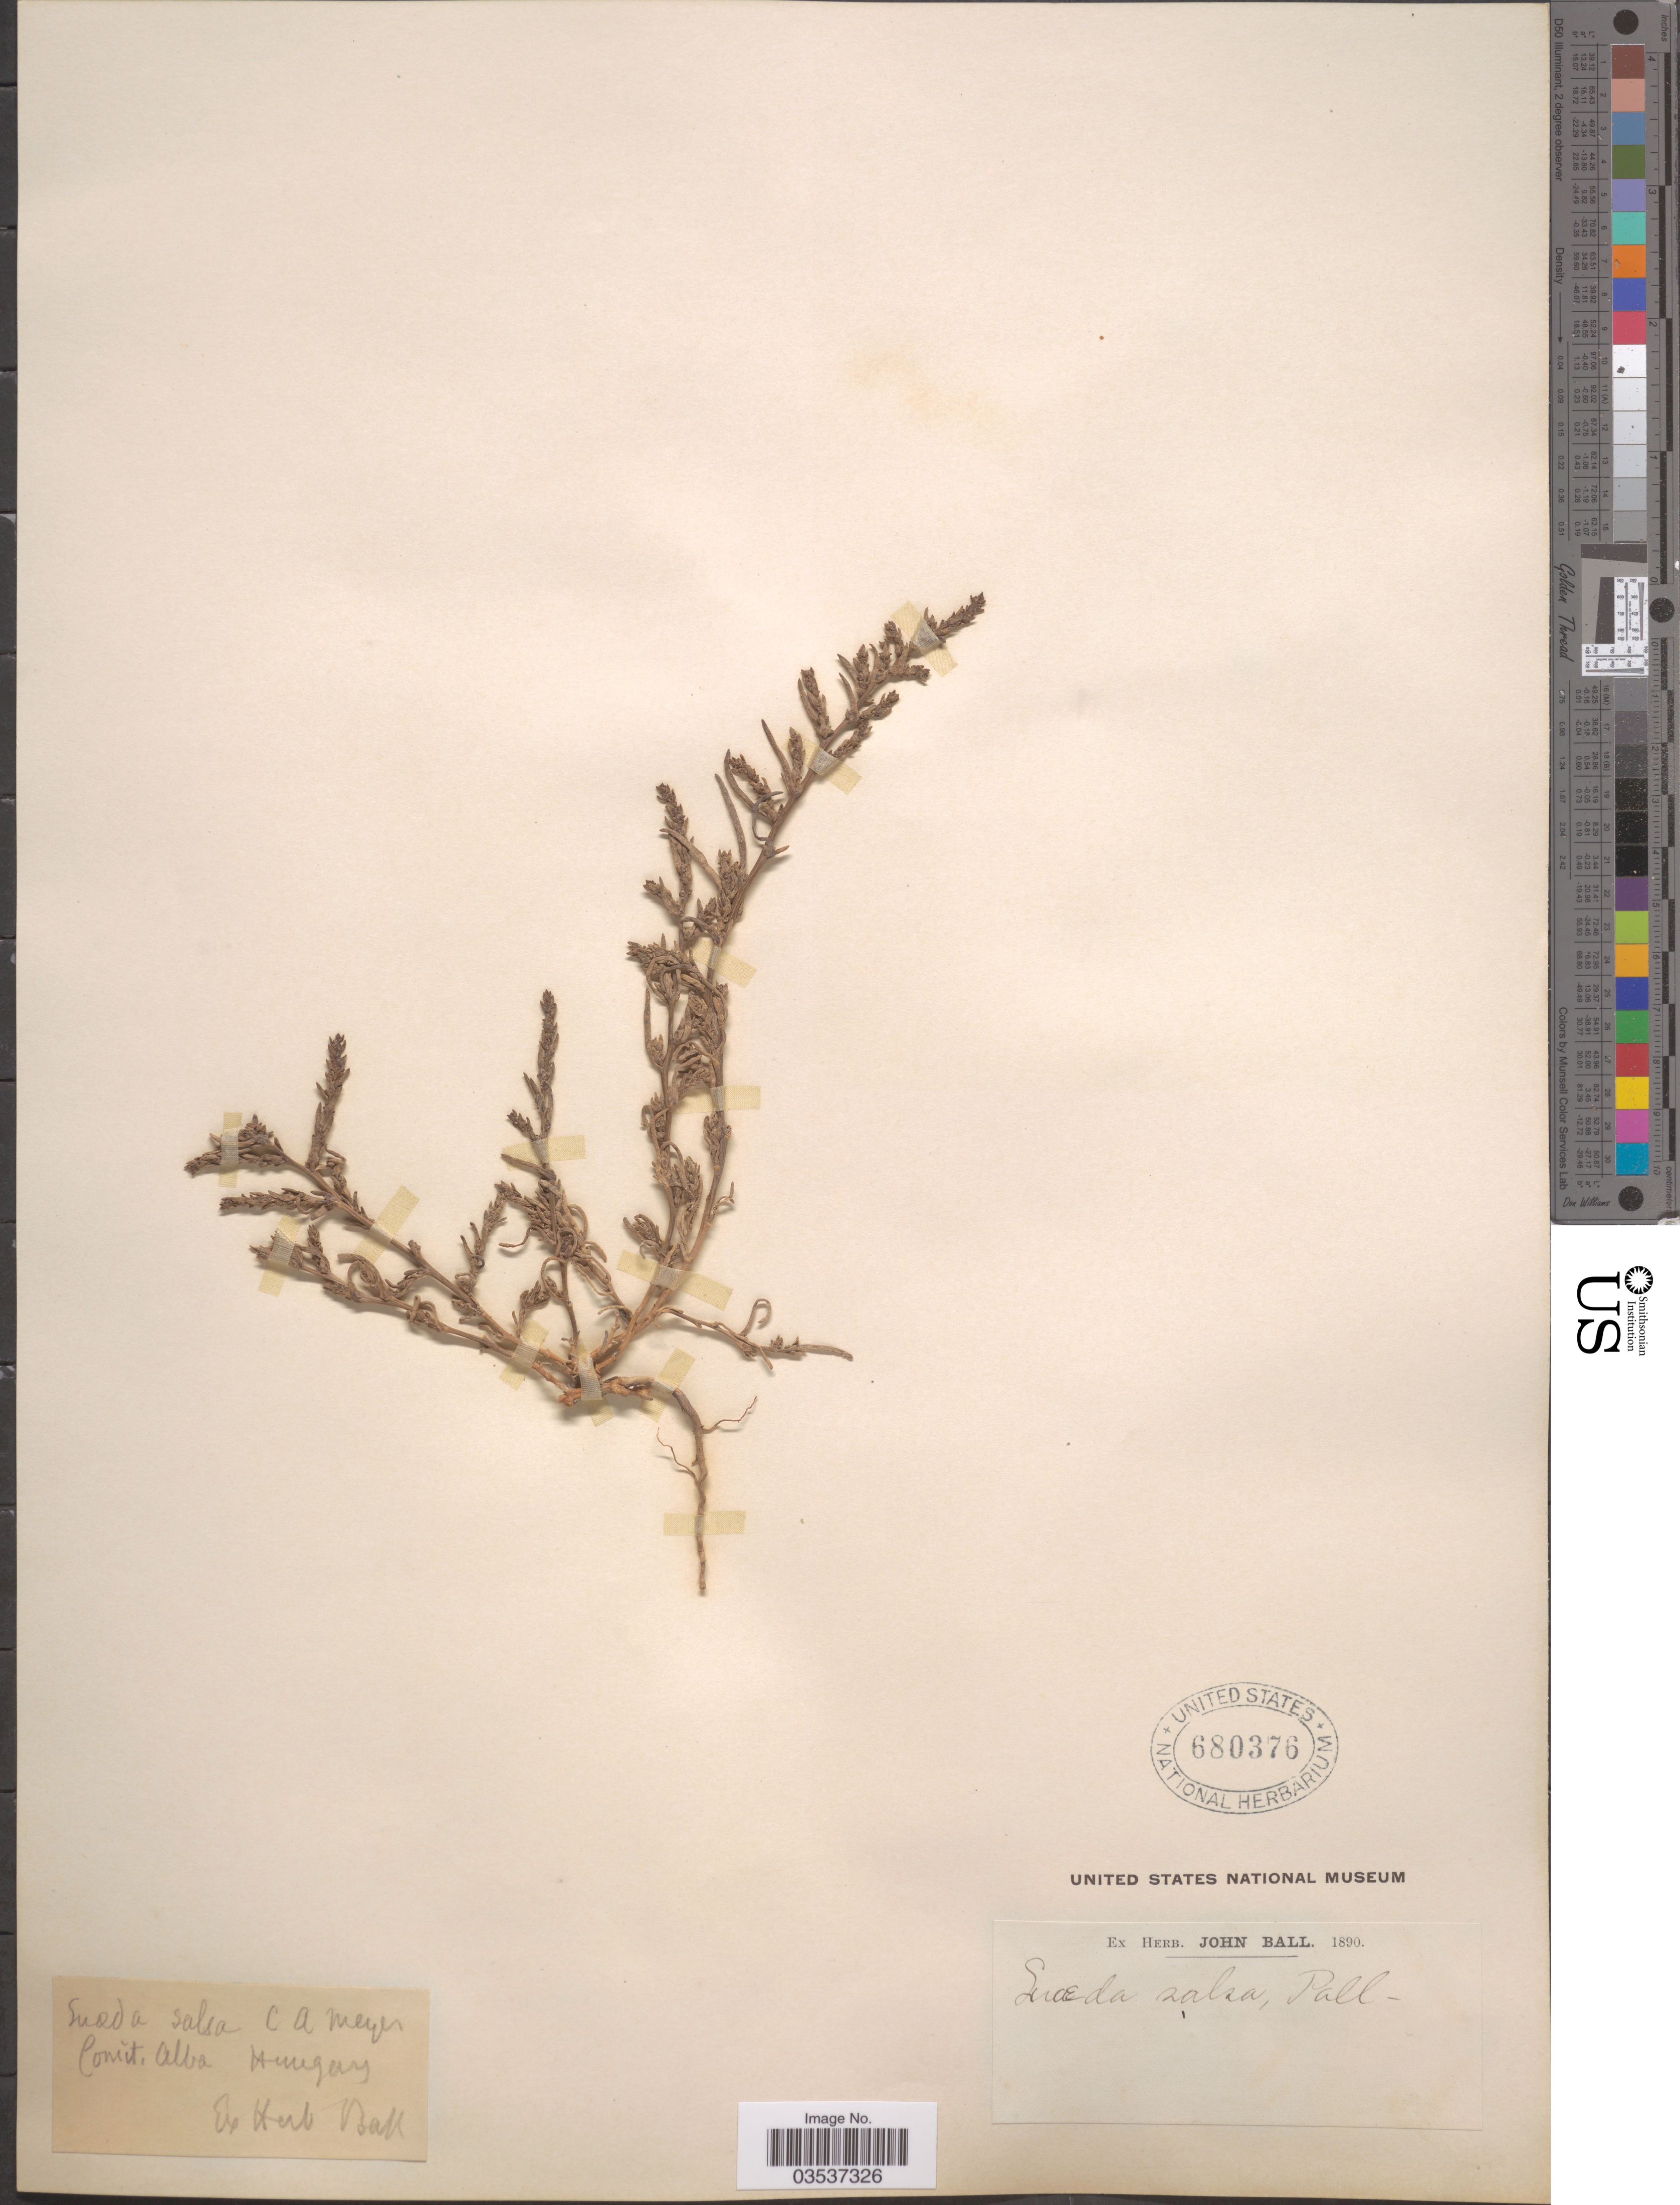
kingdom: Plantae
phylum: Tracheophyta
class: Magnoliopsida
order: Caryophyllales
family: Amaranthaceae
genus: Suaeda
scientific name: Suaeda salsa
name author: (L.) Pall.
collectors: ex herb. Ball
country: Hungary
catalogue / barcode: US 680376